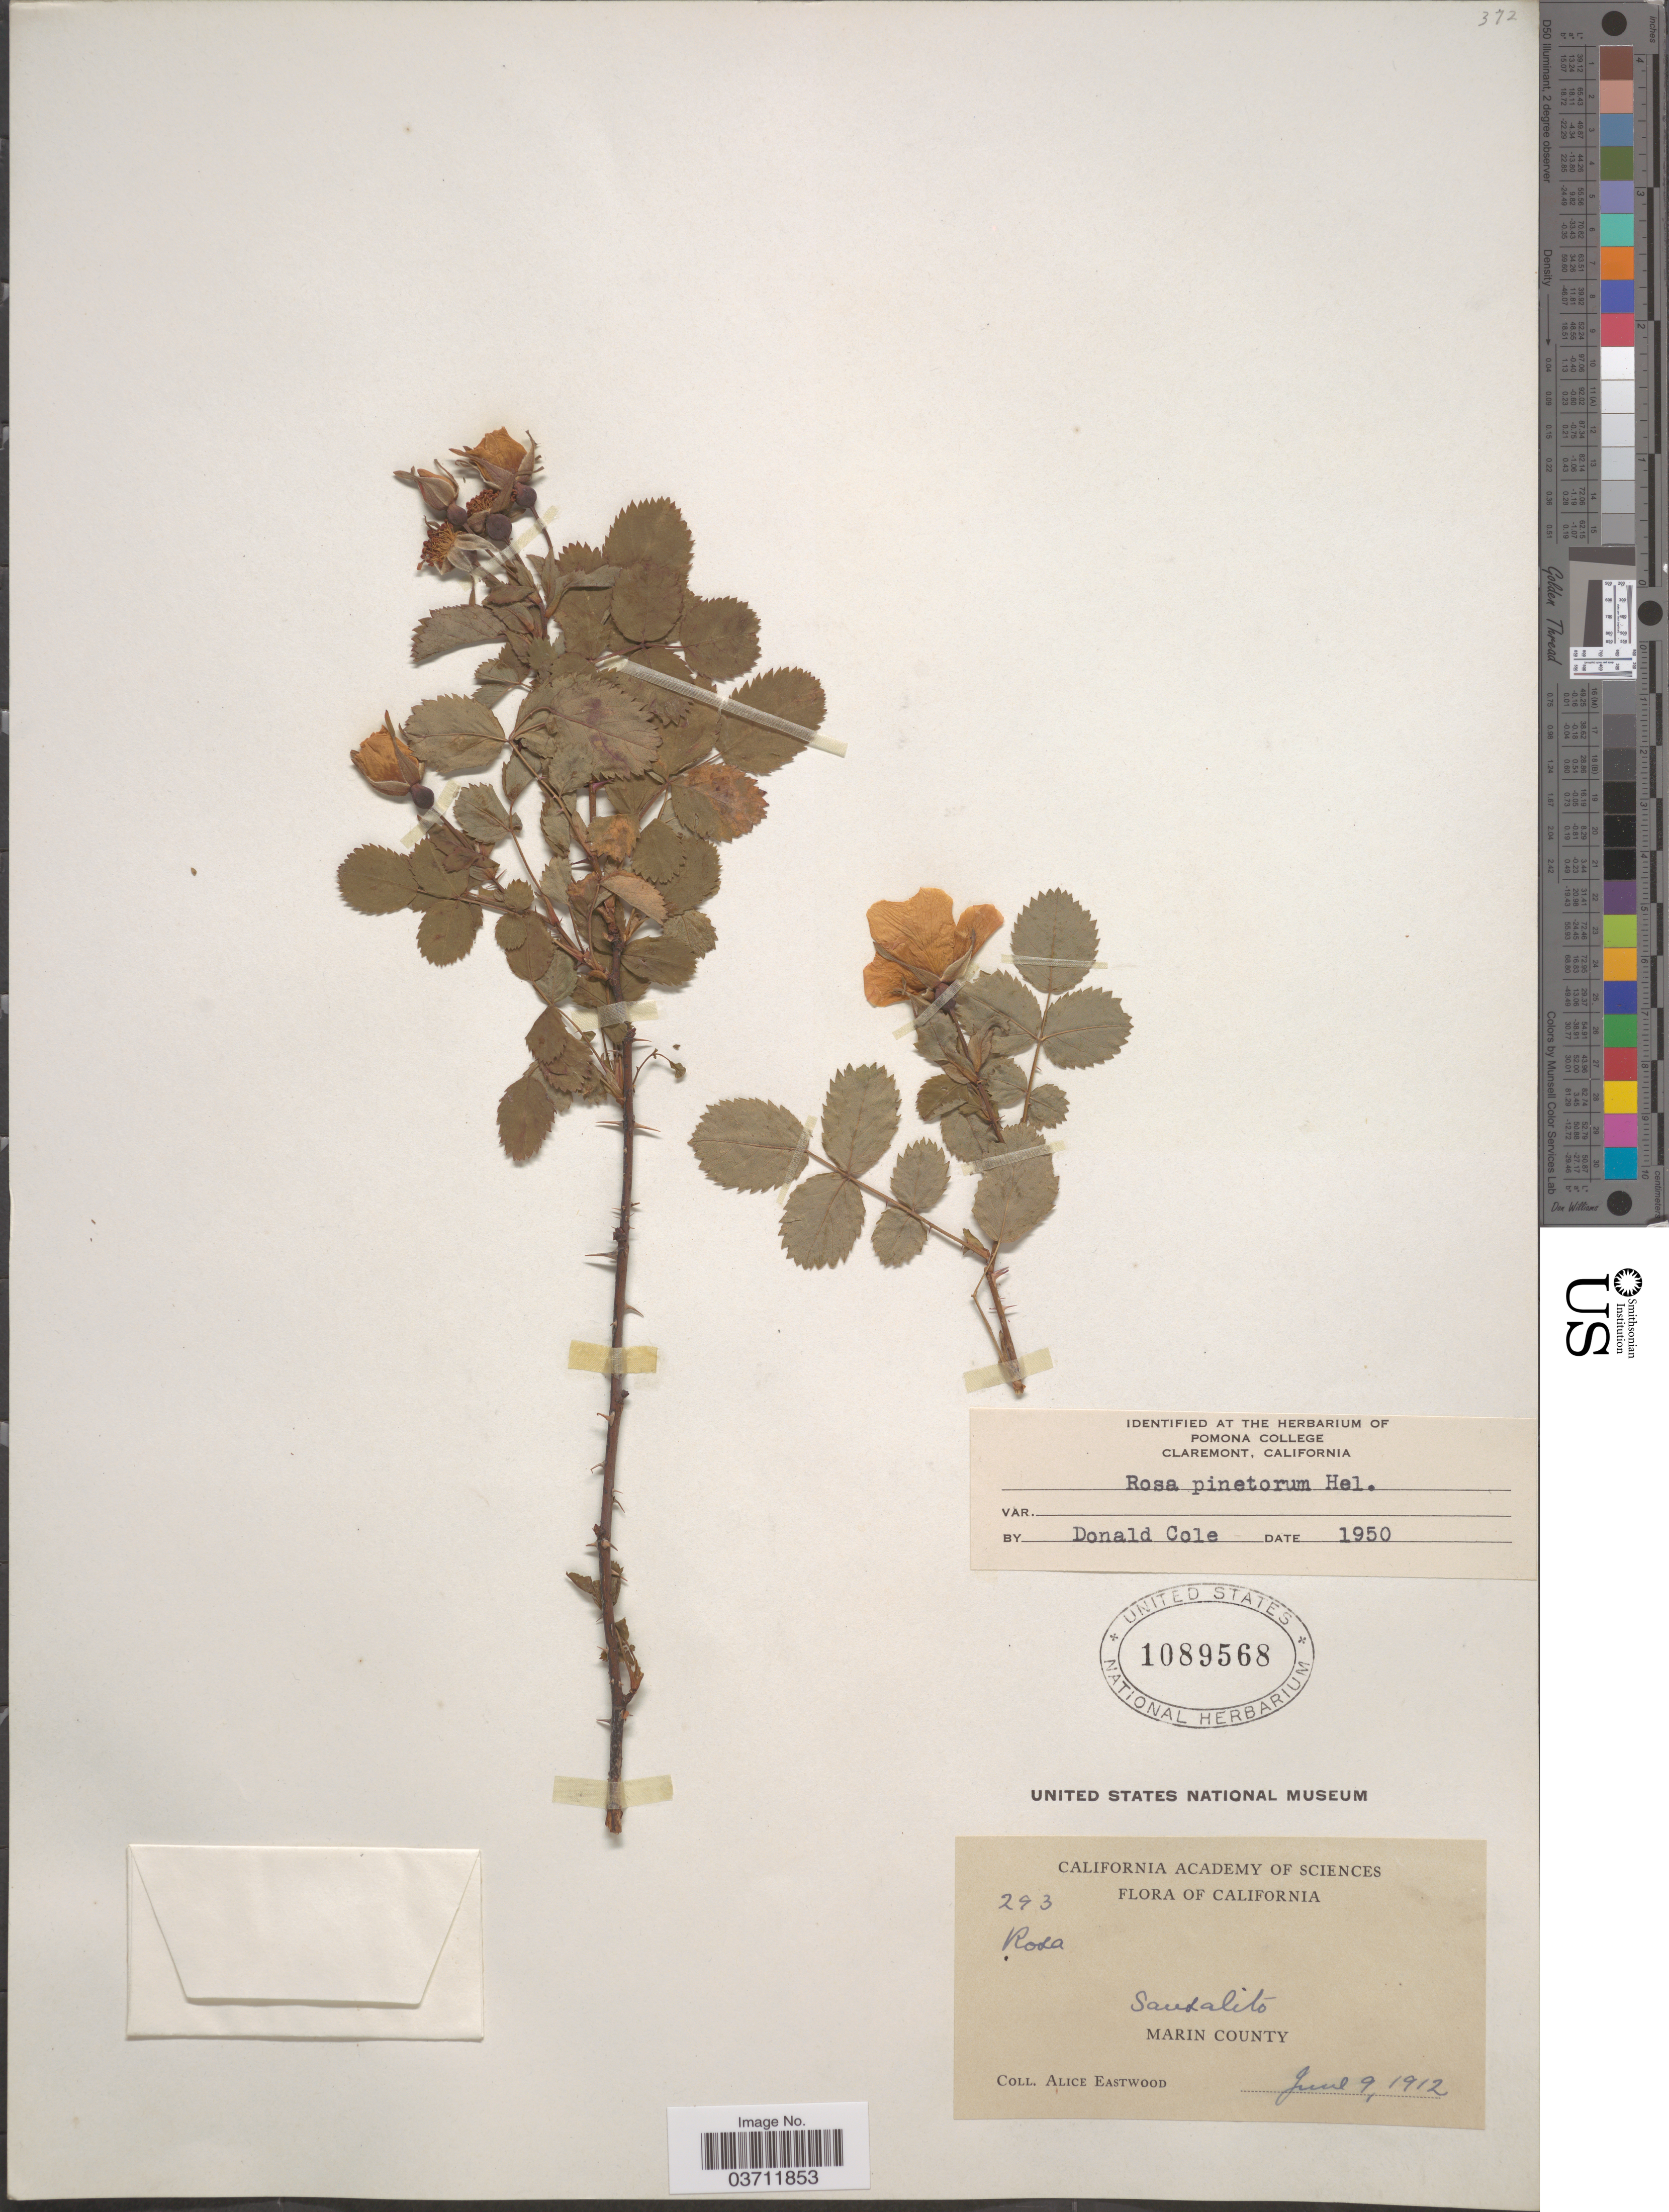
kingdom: Plantae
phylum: Tracheophyta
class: Magnoliopsida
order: Rosales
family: Rosaceae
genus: Rosa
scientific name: Rosa pinetorum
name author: A. Heller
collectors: A. Eastwood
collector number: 293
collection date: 1912-07-09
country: United States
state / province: California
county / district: Marin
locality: Sausalito, Marin County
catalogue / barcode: US 1089568